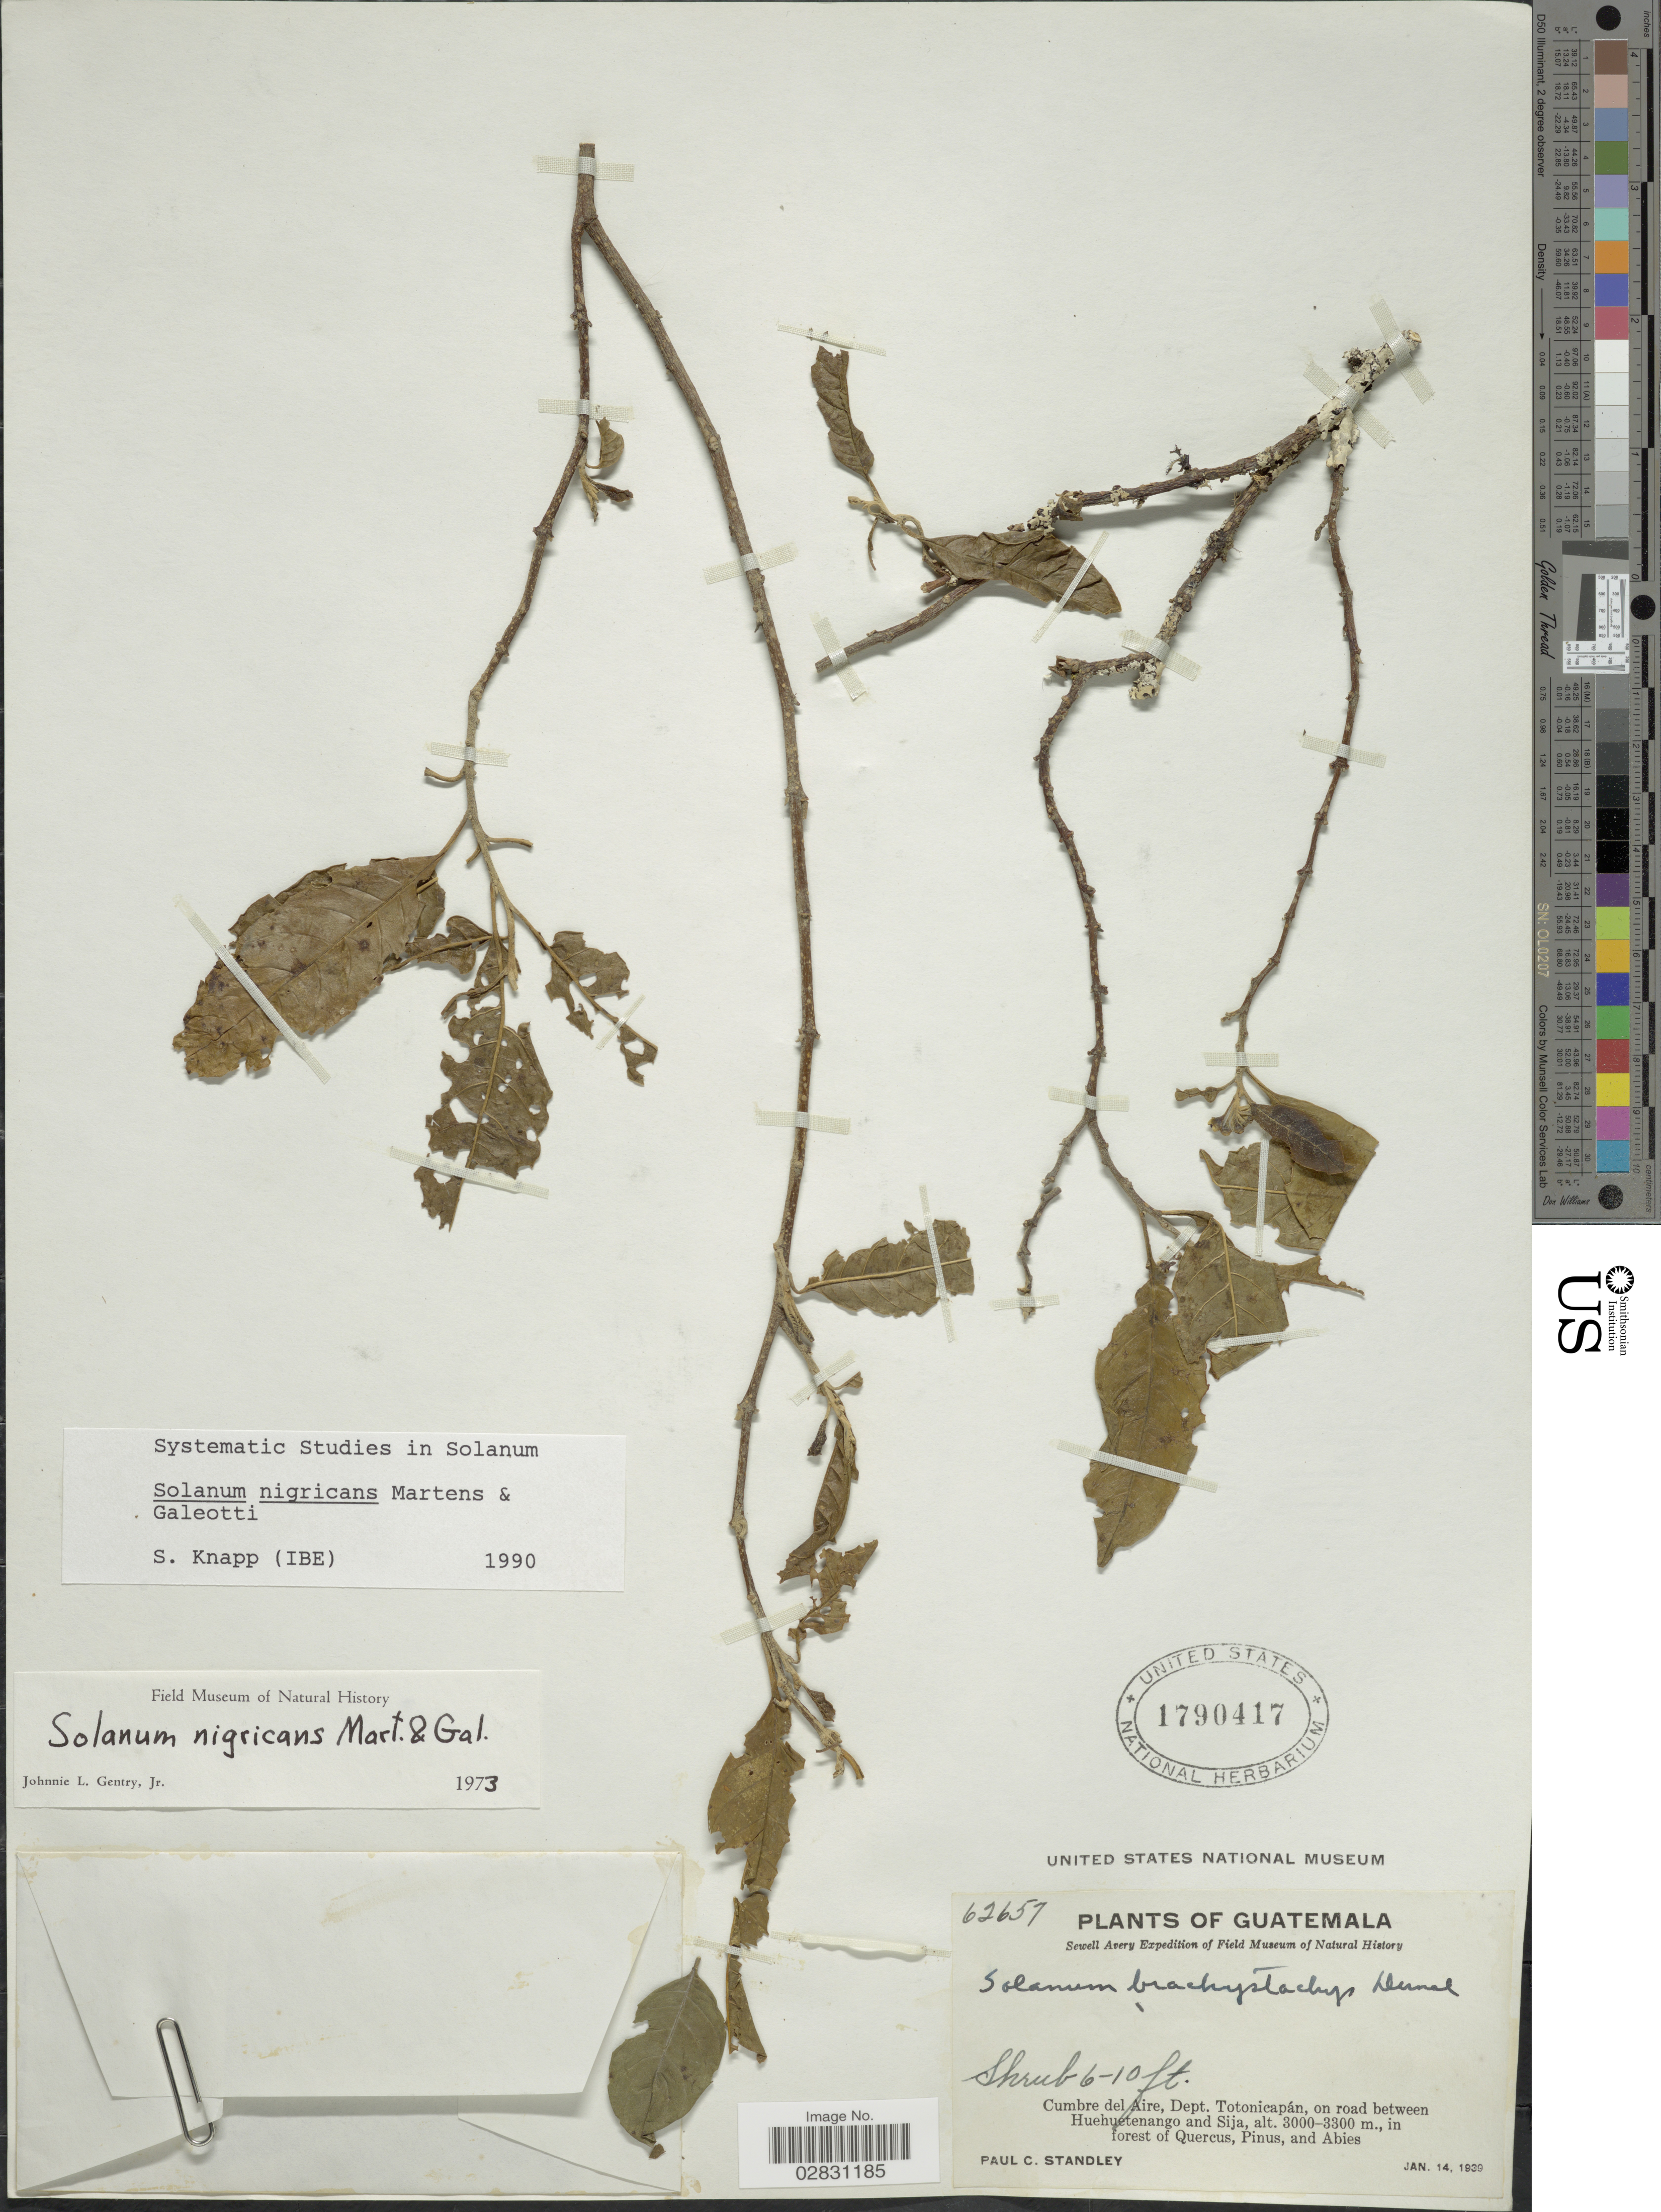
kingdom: Plantae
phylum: Tracheophyta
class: Magnoliopsida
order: Solanales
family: Solanaceae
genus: Solanum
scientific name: Solanum nigricans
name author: M. Martens & Galeotti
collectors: P. C. Standley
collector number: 62657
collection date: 1939-01-14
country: Guatemala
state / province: Totonicapan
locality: Cumbre del Aire, Dept. Totonicapán. on road between Huehuetenango and Sija.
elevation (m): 3000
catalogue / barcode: US 1790417